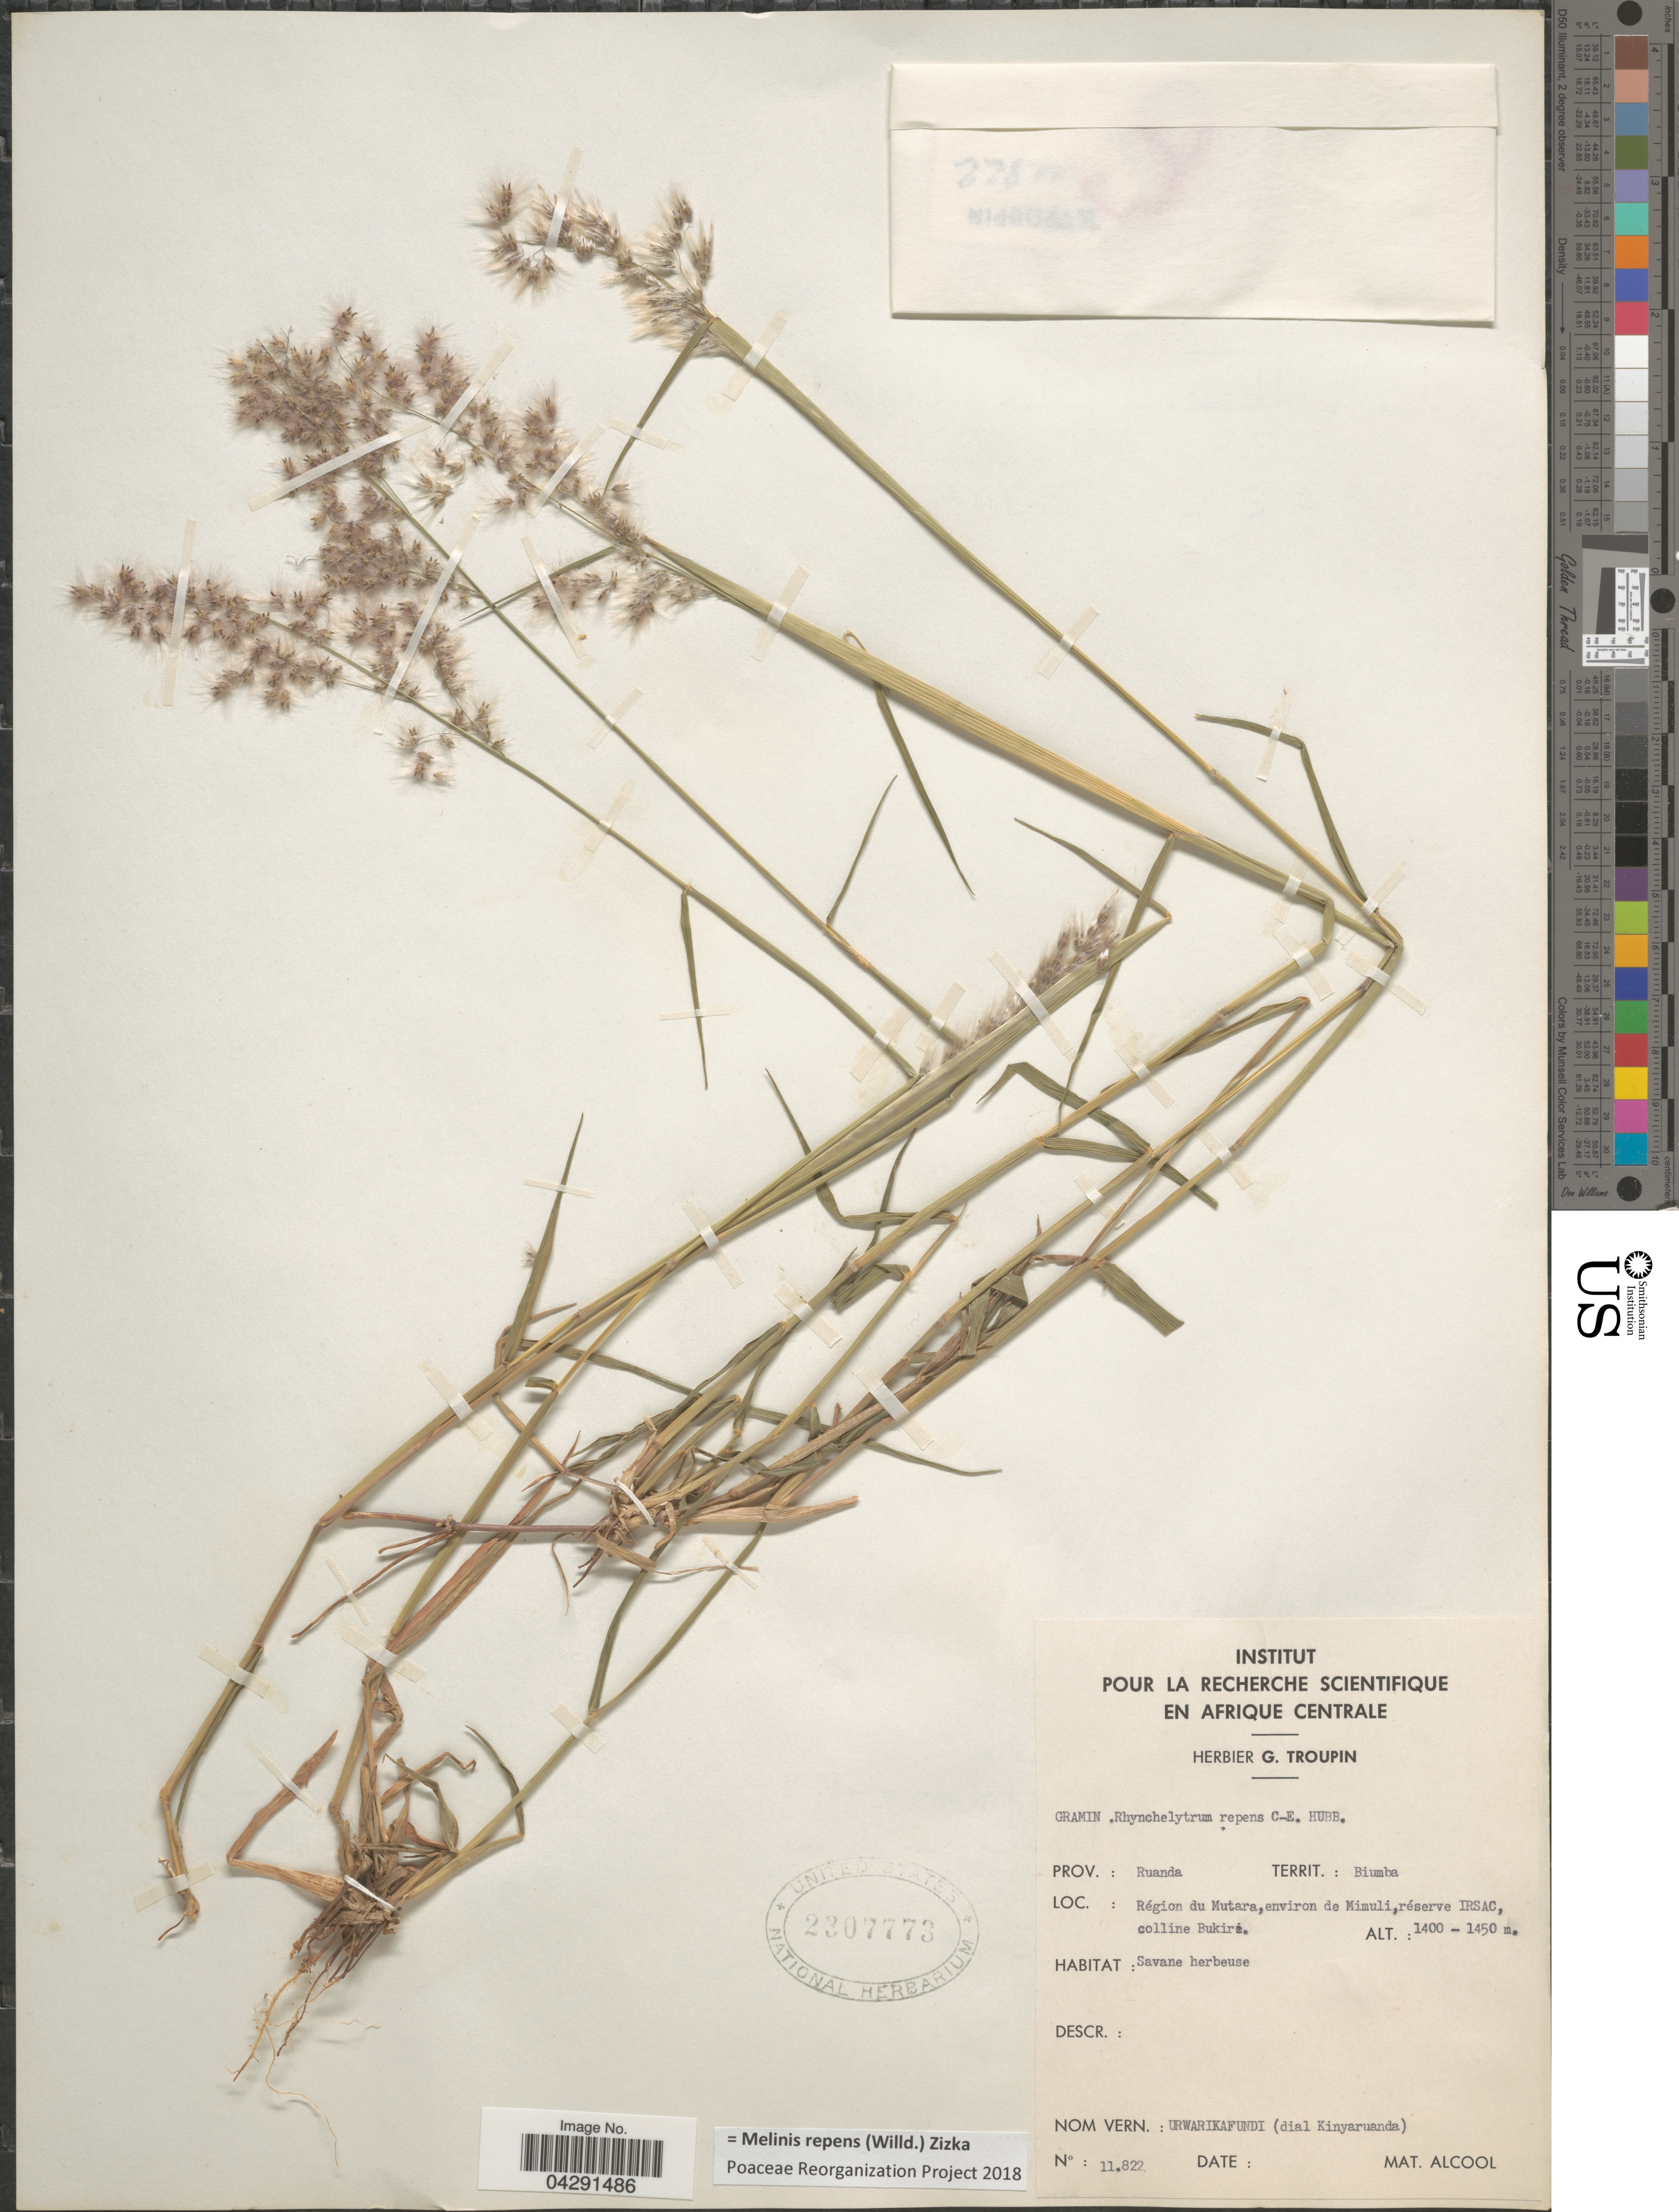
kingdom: Plantae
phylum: Tracheophyta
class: Liliopsida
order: Poales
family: Poaceae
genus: Melinis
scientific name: Melinis repens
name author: (Willd.) Zizka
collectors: ex herb. G. Troupin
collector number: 11822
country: Rwanda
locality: Prov. Ruanda. Territ. Biumba. Région du Mutara, environ de Mimuli, réserve IRSAC, colline Bukiré.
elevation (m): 1400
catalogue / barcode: US 2307773